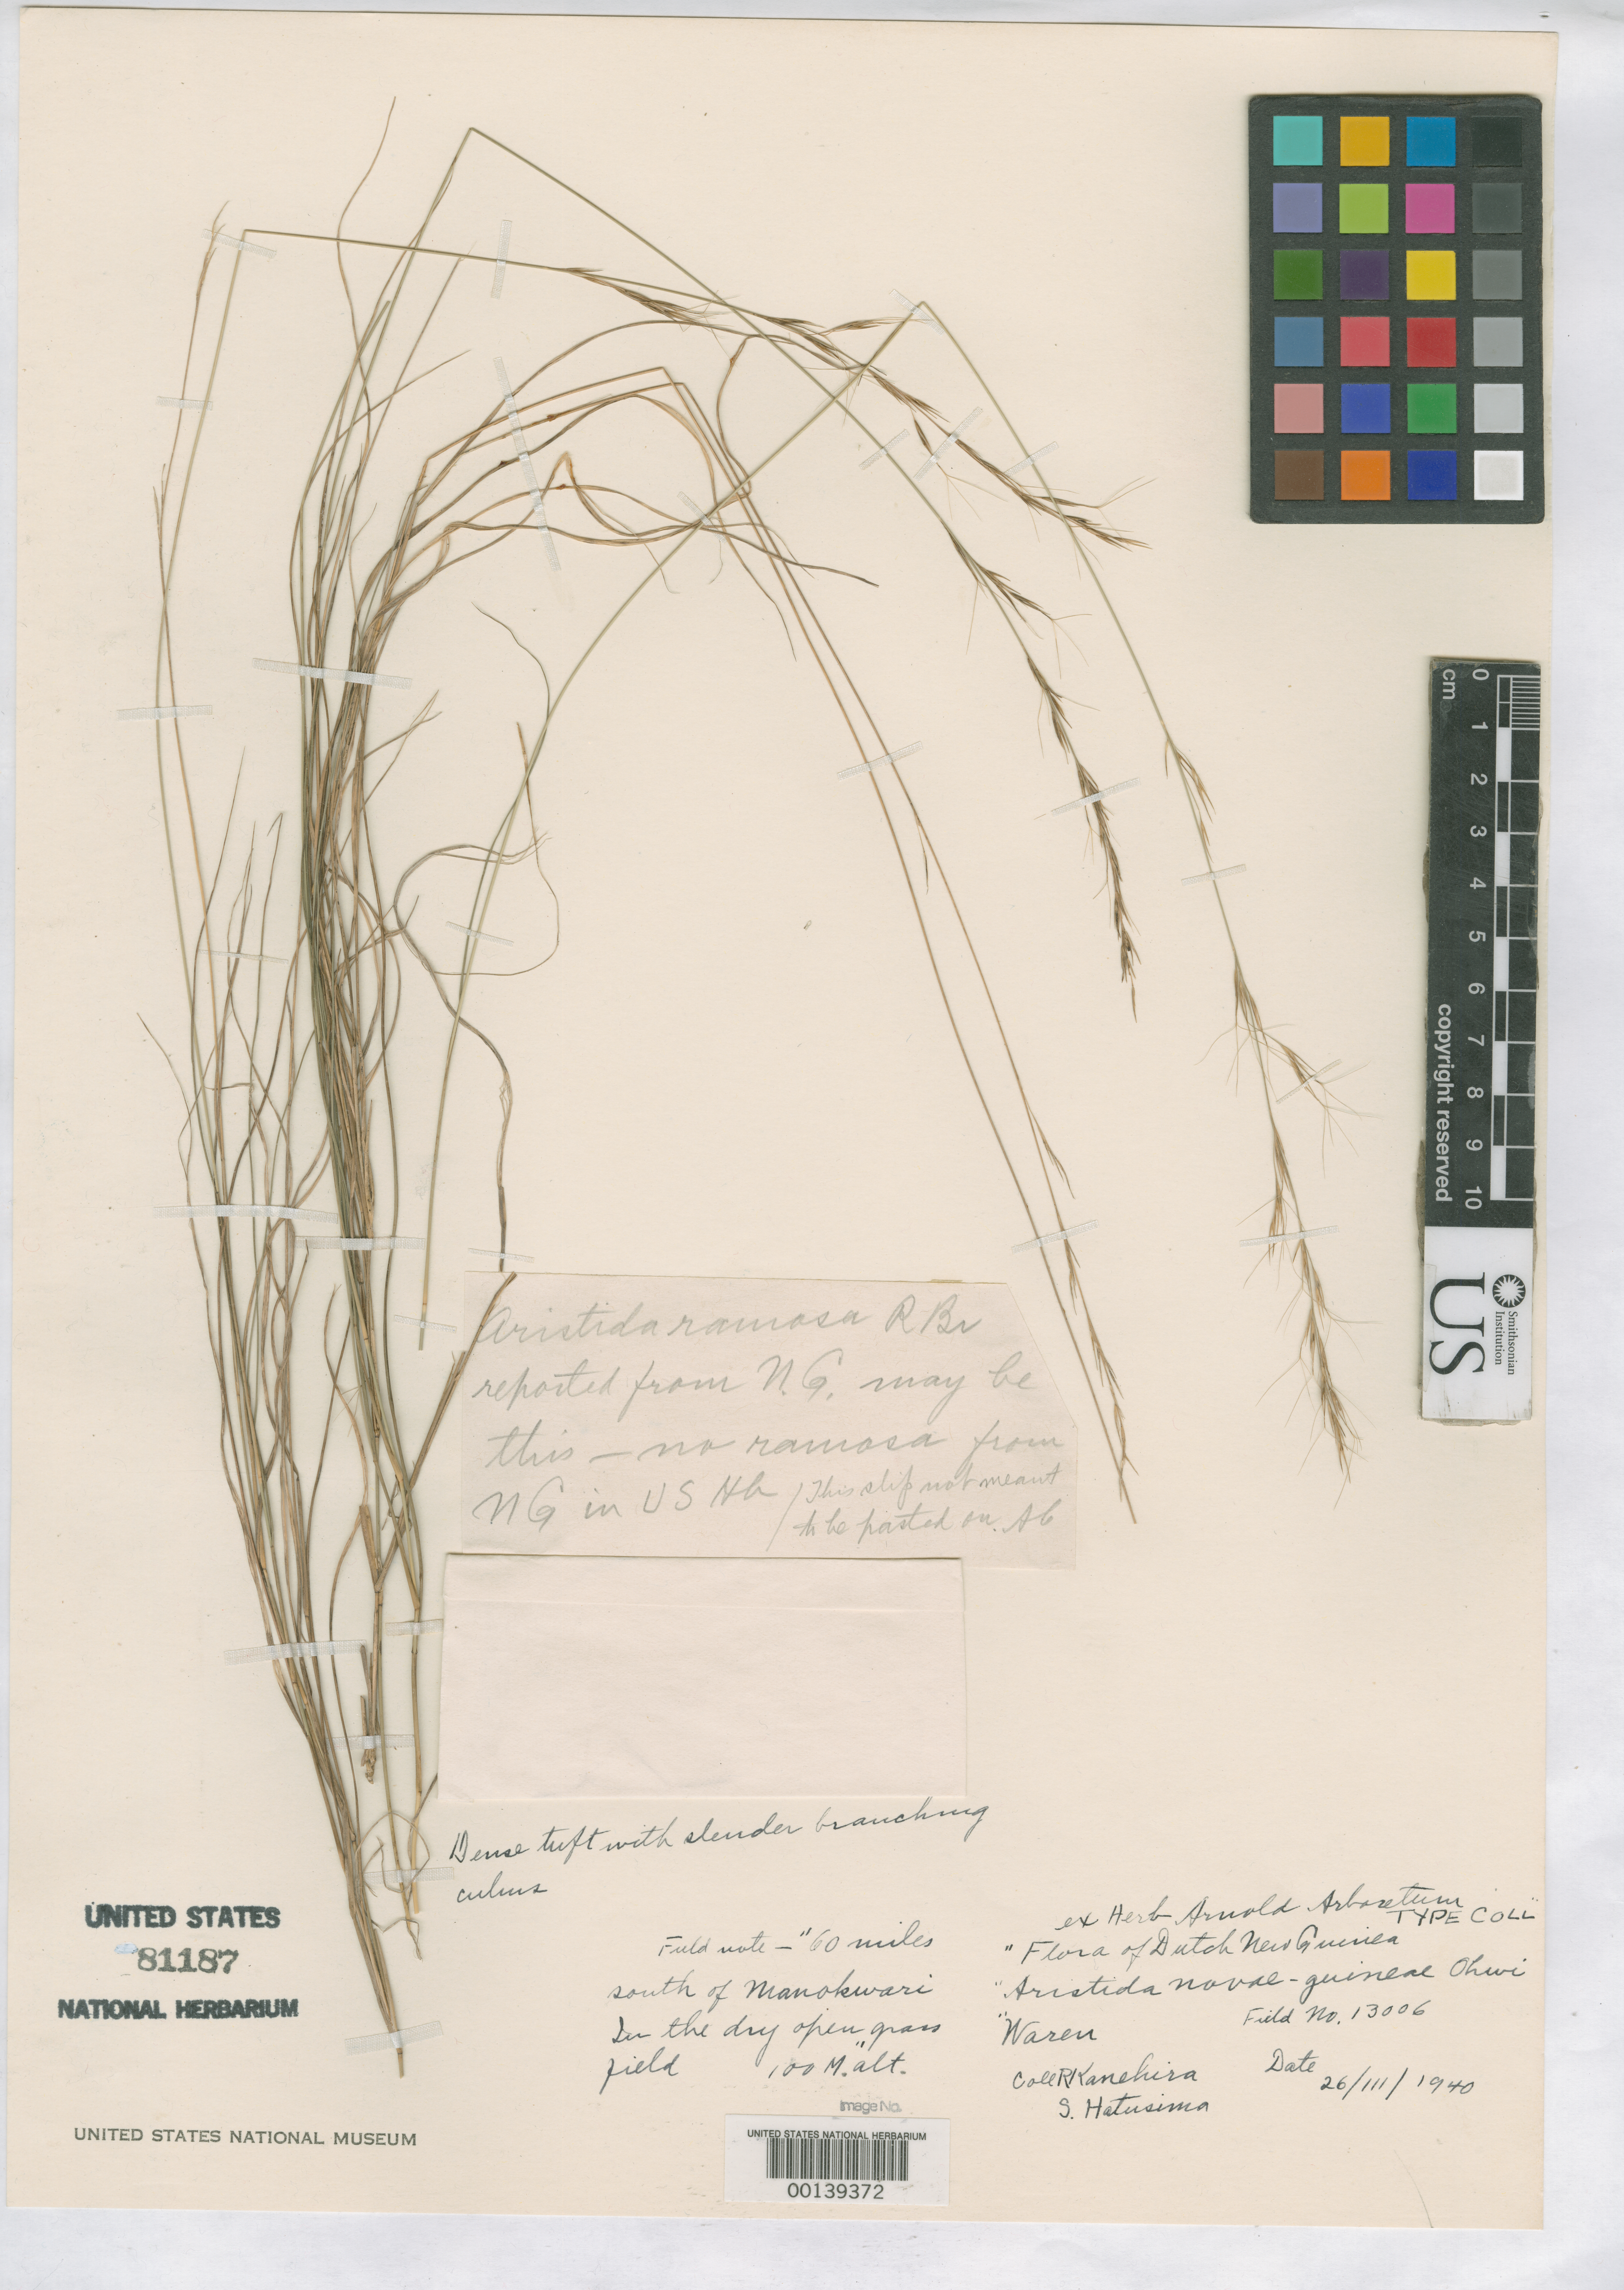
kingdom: Plantae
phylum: Tracheophyta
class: Liliopsida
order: Poales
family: Poaceae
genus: Aristida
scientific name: Aristida novae-guineae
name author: Ohwi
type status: Type Collection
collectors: R. Kanehira & S. Hatusima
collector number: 13006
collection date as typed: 26 Mar 1940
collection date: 1940-03-26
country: Indonesia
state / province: Papua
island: New Guinea Island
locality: Waren. Irian Jaya.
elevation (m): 100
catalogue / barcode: US 81187